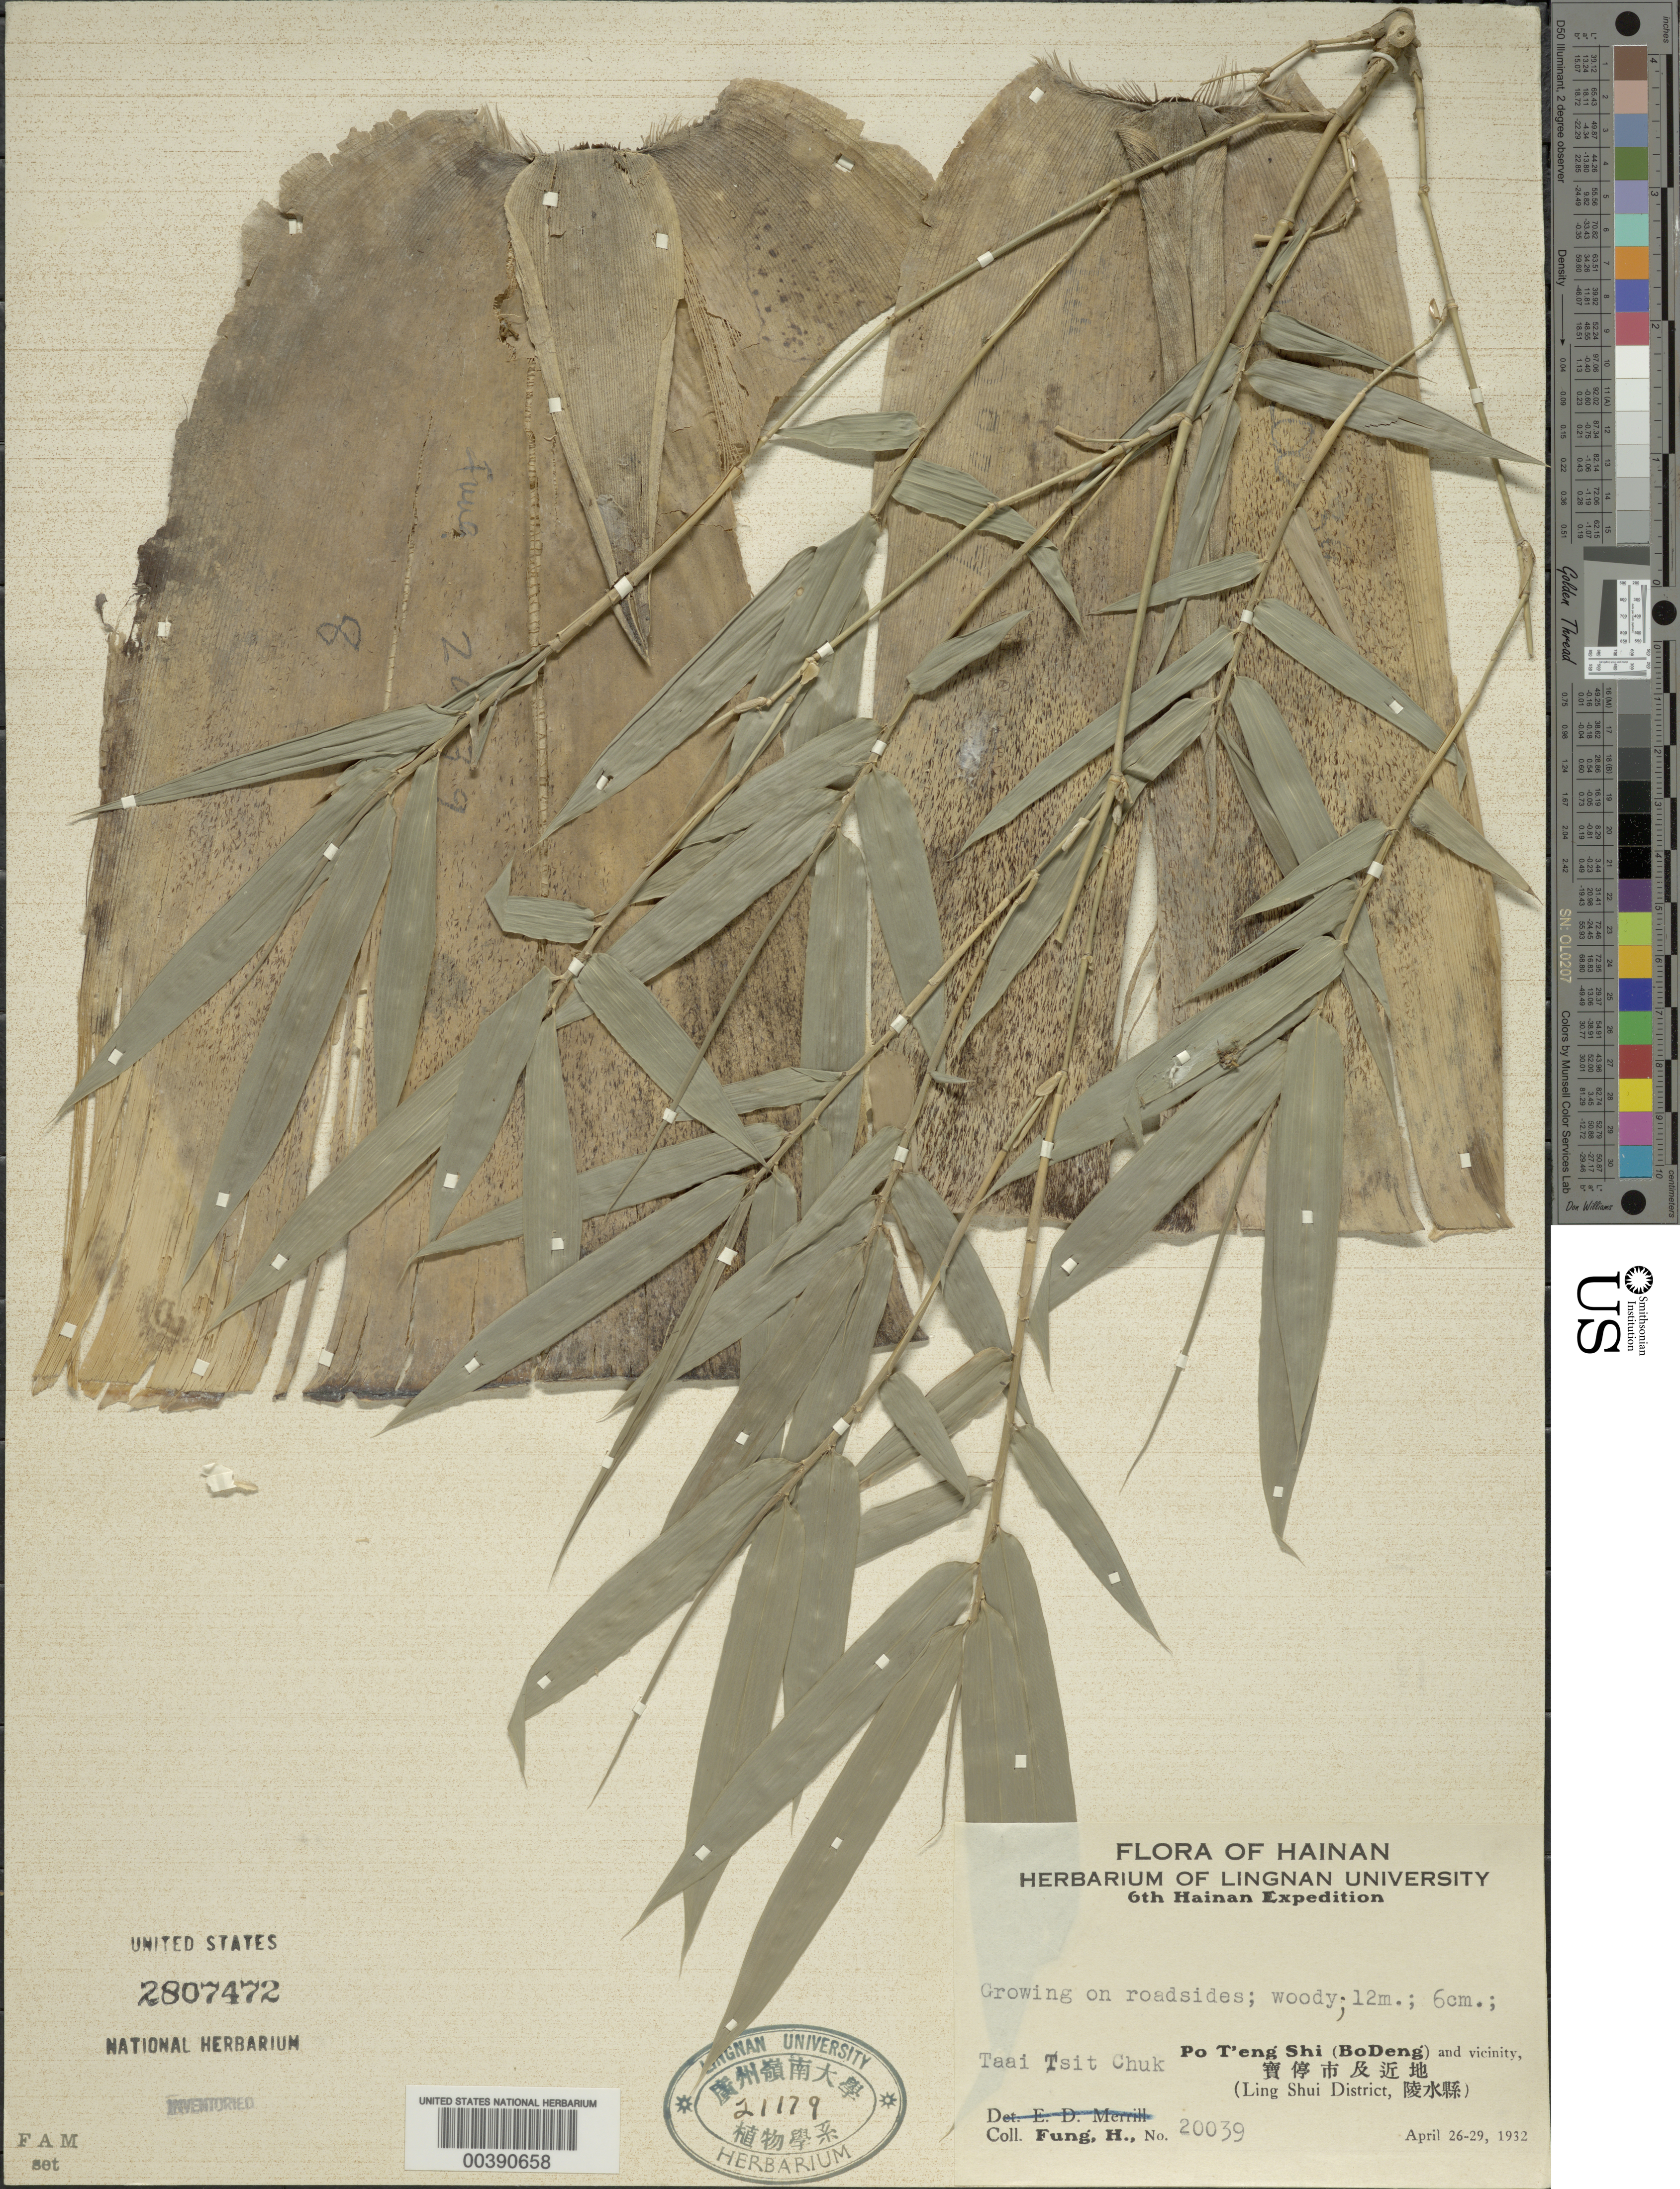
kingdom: Plantae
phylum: Tracheophyta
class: Liliopsida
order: Poales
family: Poaceae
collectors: H. L. Fung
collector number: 20039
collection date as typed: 26 Apr 1932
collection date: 1932-04-26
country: China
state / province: Hainan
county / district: Ling Shui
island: Hainan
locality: Po T'eng Shi, Bo Deng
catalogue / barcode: US 2807472